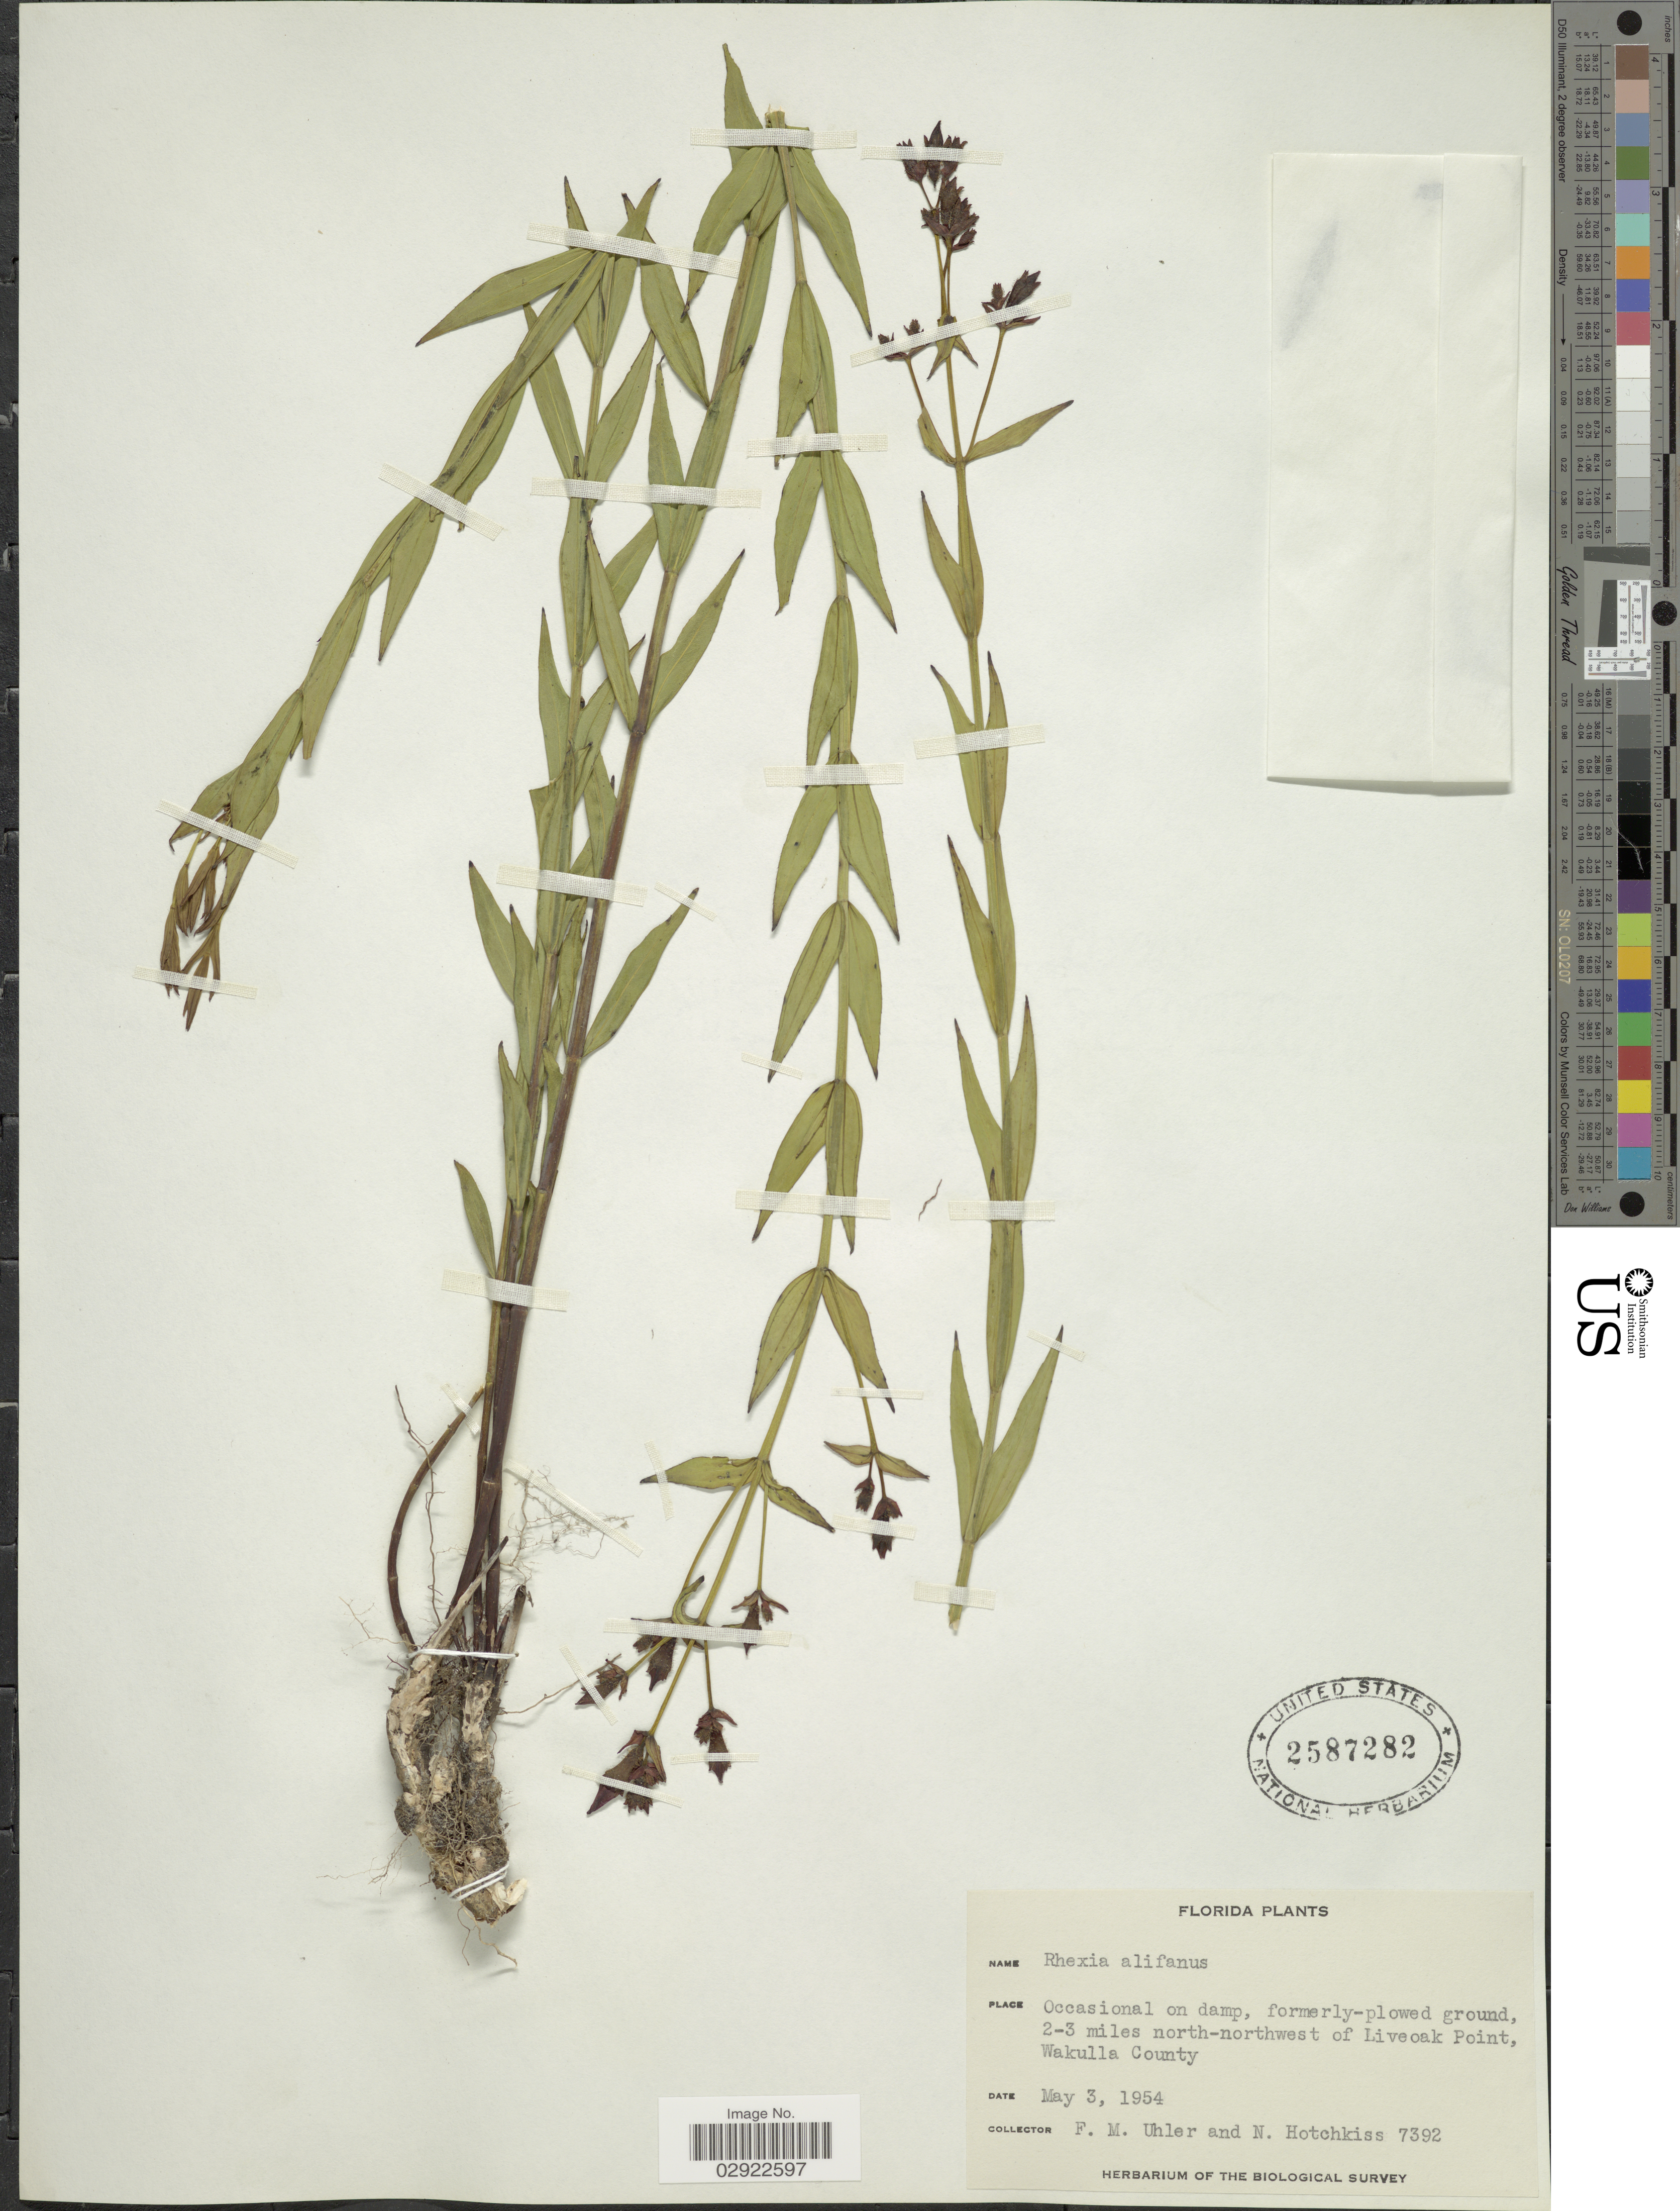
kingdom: Plantae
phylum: Tracheophyta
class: Magnoliopsida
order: Myrtales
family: Melastomataceae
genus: Rhexia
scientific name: Rhexia alifanus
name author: Walter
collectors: F. M. Uhler & N. Hotchkiss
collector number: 7392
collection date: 1954-05-03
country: United States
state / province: Florida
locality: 2-3 miles north-northwest of Liveoak Point, Wakulla County.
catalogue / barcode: US 2587282